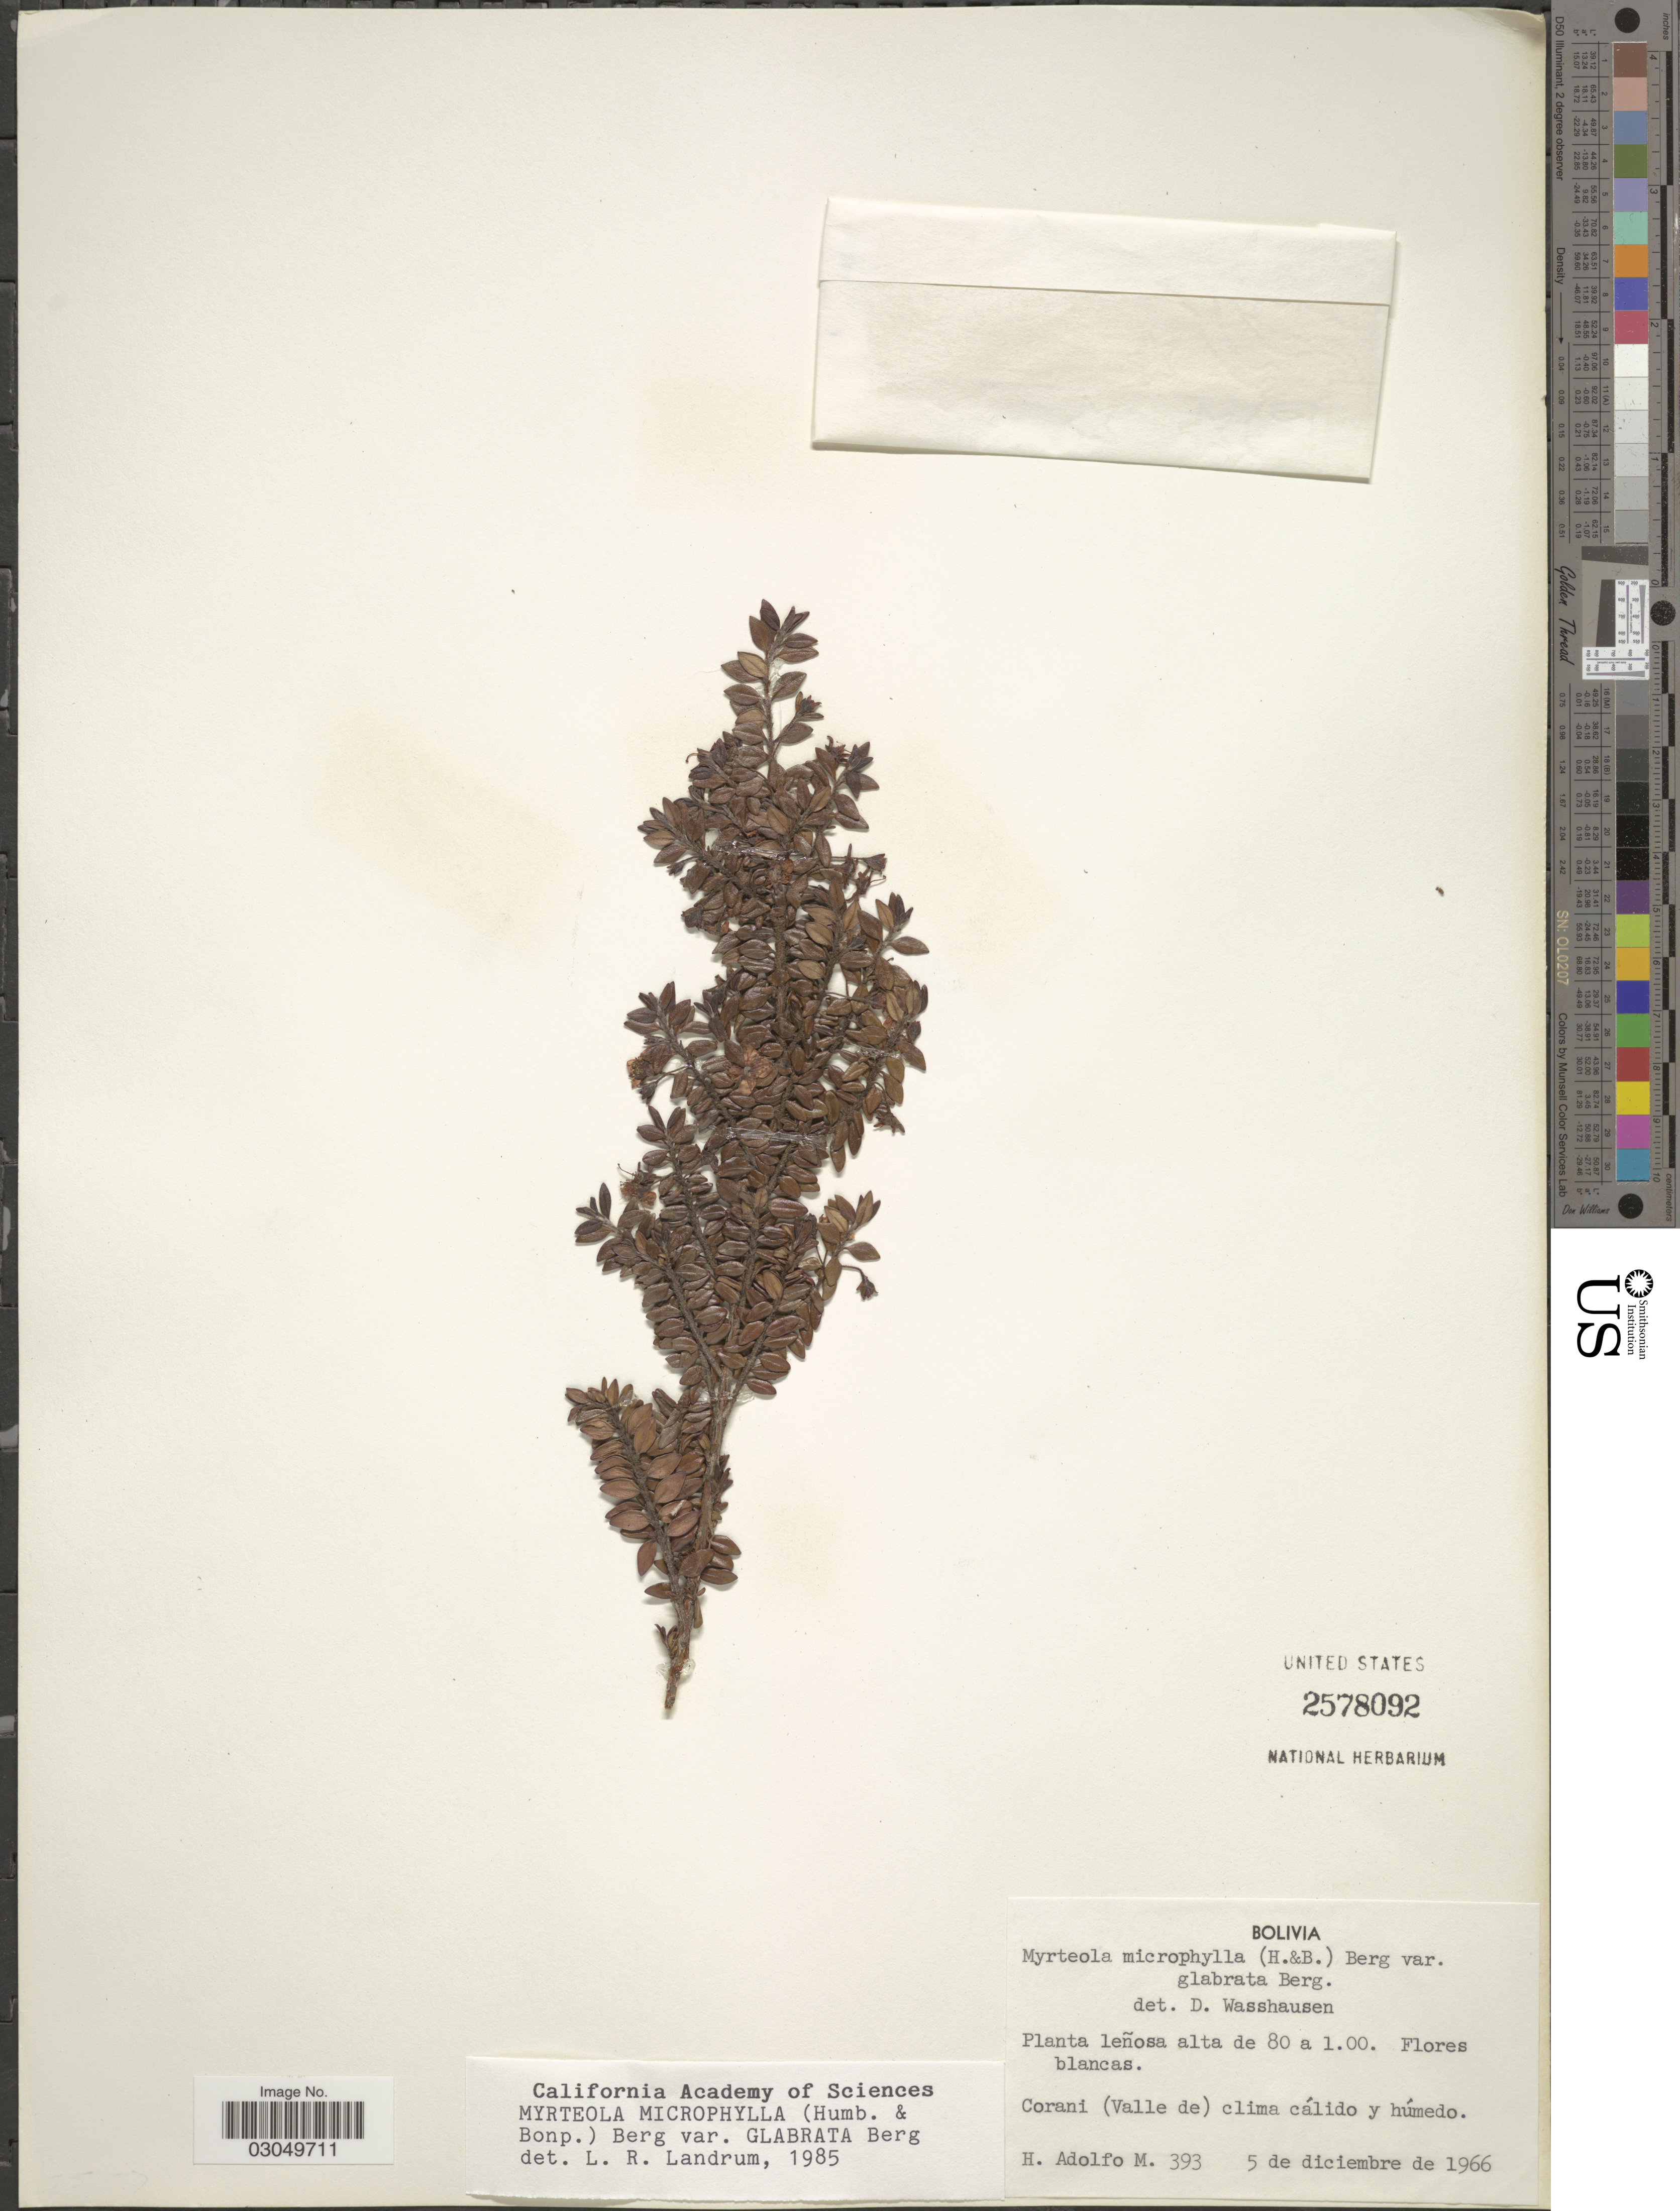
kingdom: Plantae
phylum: Tracheophyta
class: Magnoliopsida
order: Myrtales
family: Myrtaceae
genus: Myrteola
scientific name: Myrteola microphylla var. glabrata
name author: O. Berg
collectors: H. Adolfo M.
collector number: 393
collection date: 1966-12-05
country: Bolivia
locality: Corani (Valle de) clima cálido y húmedo.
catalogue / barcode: US 2578092